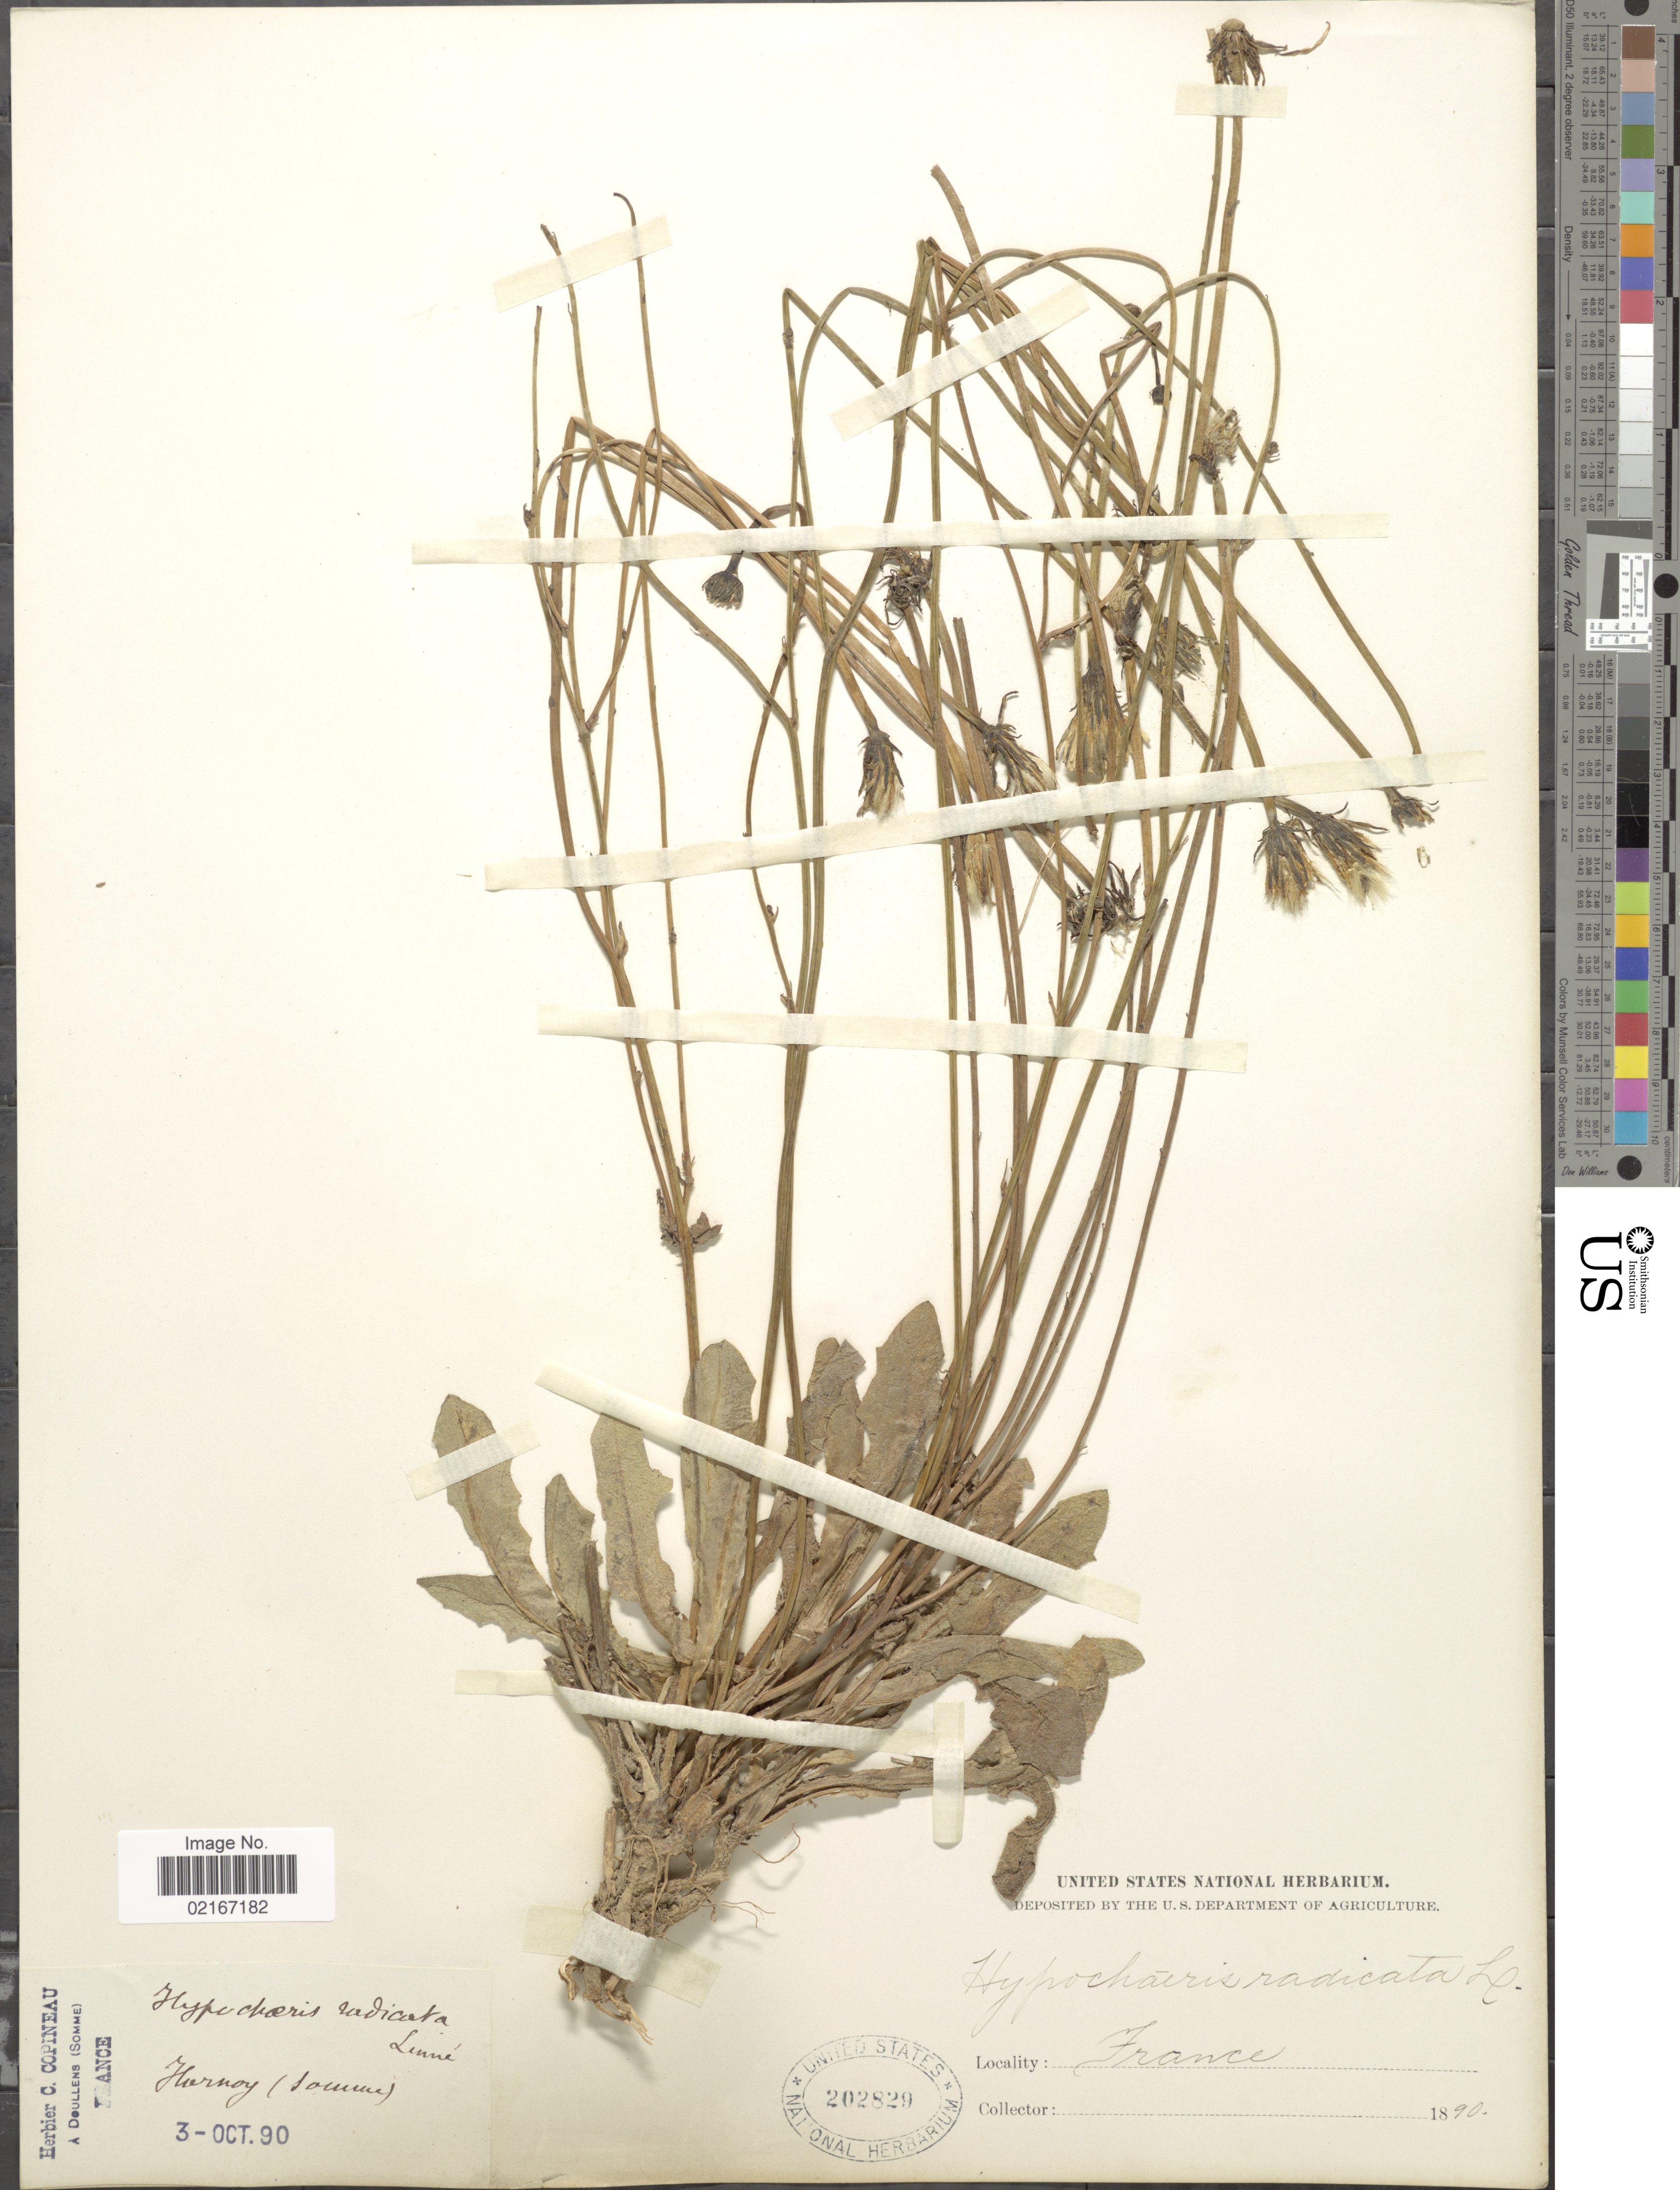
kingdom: Plantae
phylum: Tracheophyta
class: Magnoliopsida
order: Asterales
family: Asteraceae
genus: Hypochaeris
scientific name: Hypochaeris radicata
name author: L.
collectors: ex herb. C. Copineau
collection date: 1890-10-03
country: France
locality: Hornoy (somme)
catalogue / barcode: US 202829